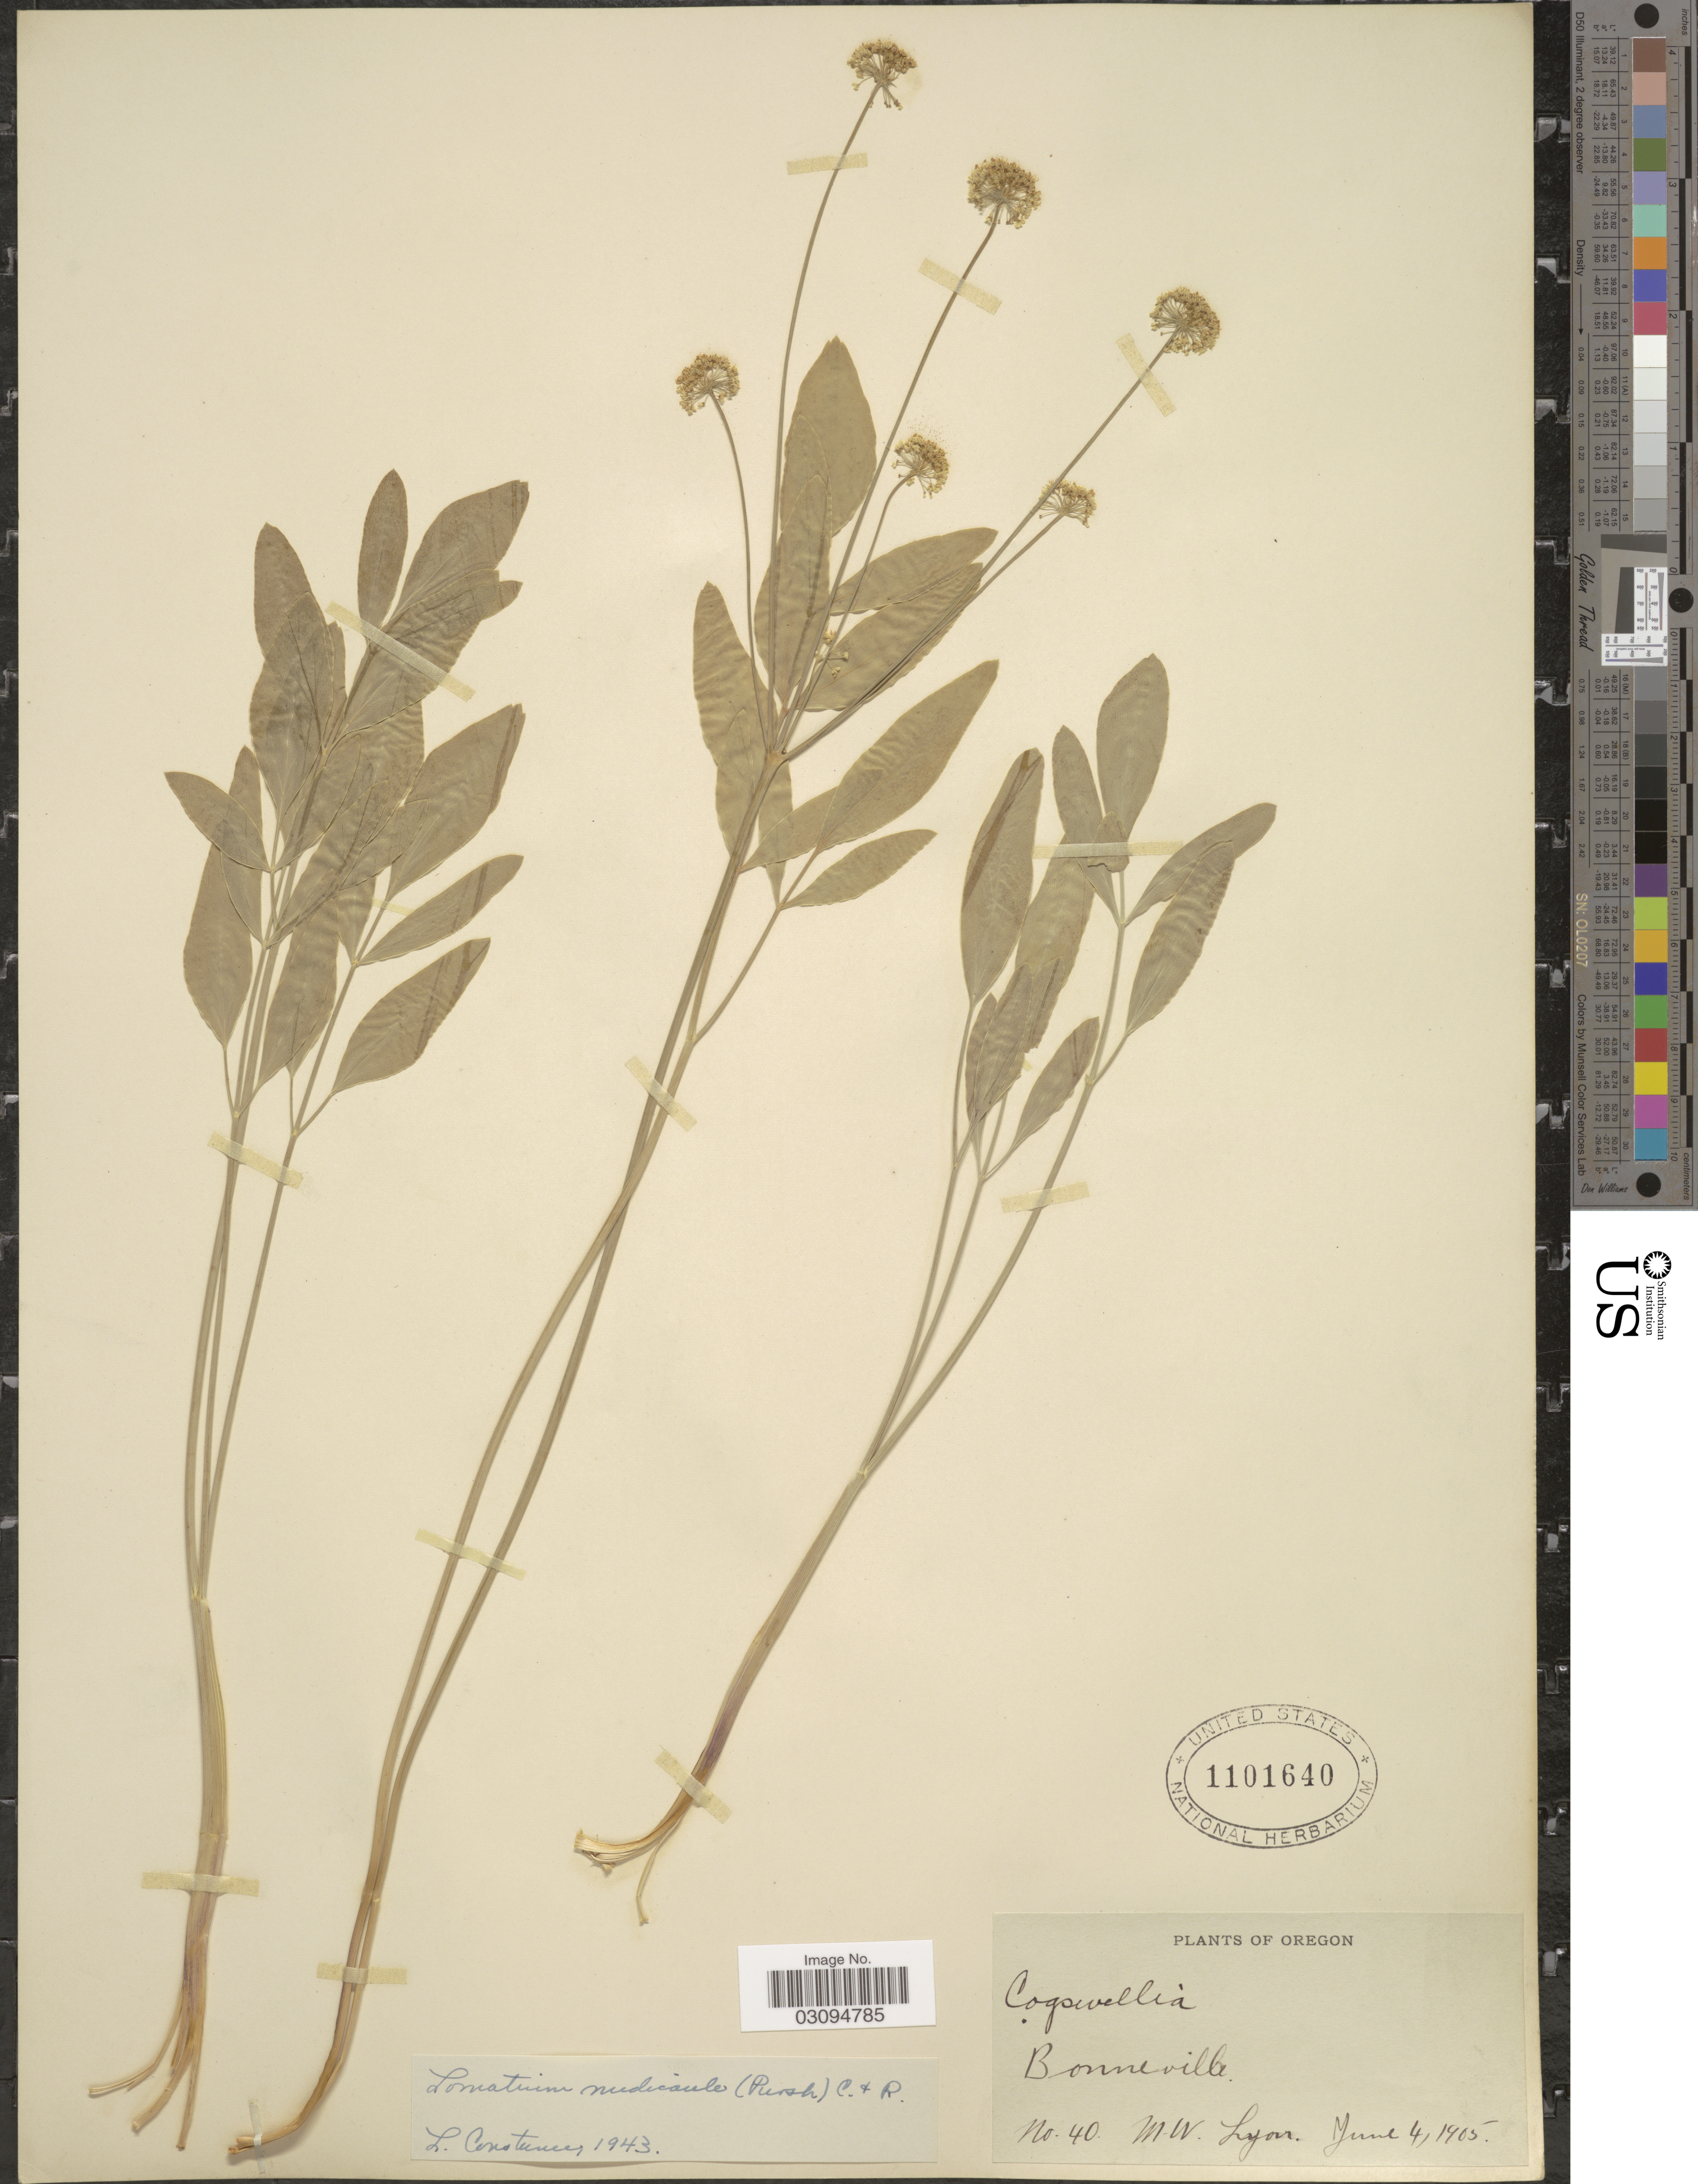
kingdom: Plantae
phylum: Tracheophyta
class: Magnoliopsida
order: Apiales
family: Apiaceae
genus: Lomatium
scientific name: Lomatium nudicaule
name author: (Pursh) J.M. Coult. & Rose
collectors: M. W. Lyon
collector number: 40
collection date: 1905-06-04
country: United States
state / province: Oregon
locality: Bonneville.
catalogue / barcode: US 1101640